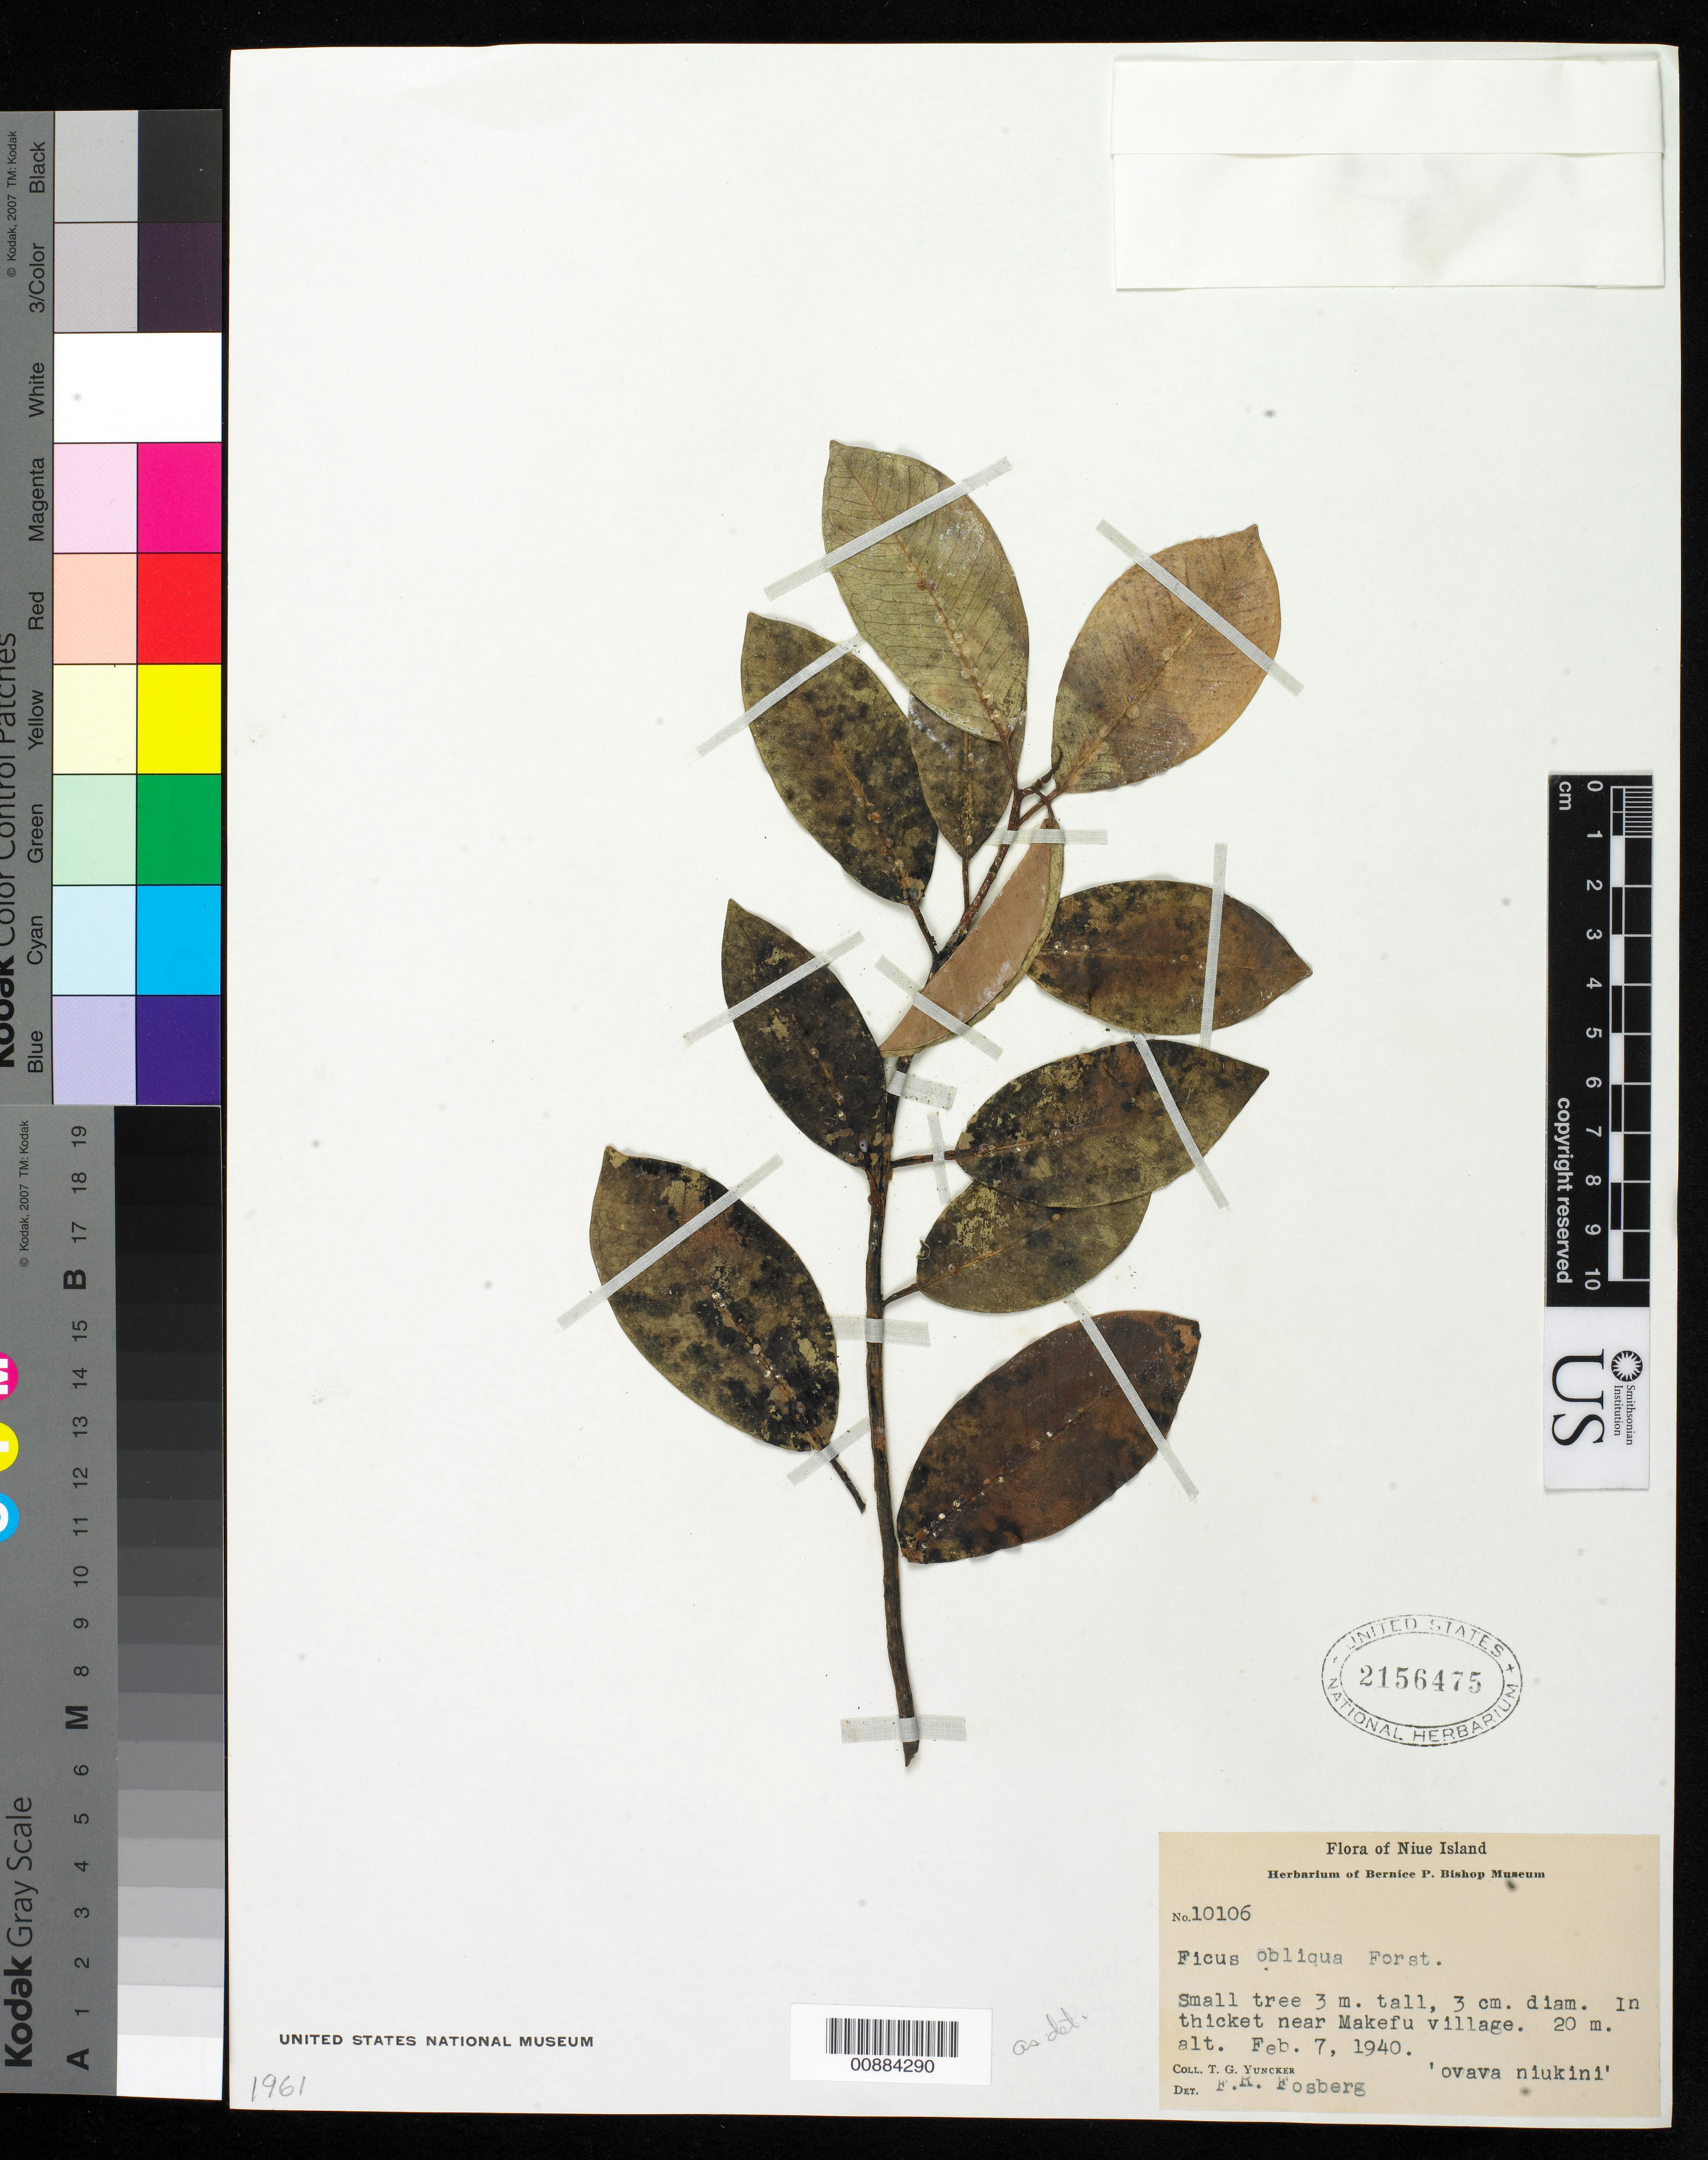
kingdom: Plantae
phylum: Tracheophyta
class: Magnoliopsida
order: Rosales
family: Moraceae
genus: Ficus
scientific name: Ficus obliqua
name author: G. Forst.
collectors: F. R. Fosberg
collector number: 10106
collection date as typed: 07 Feb 1940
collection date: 1940-02-07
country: Niue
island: Niue I.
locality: In thicket near Madefu Village.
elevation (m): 20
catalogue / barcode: US 2156475